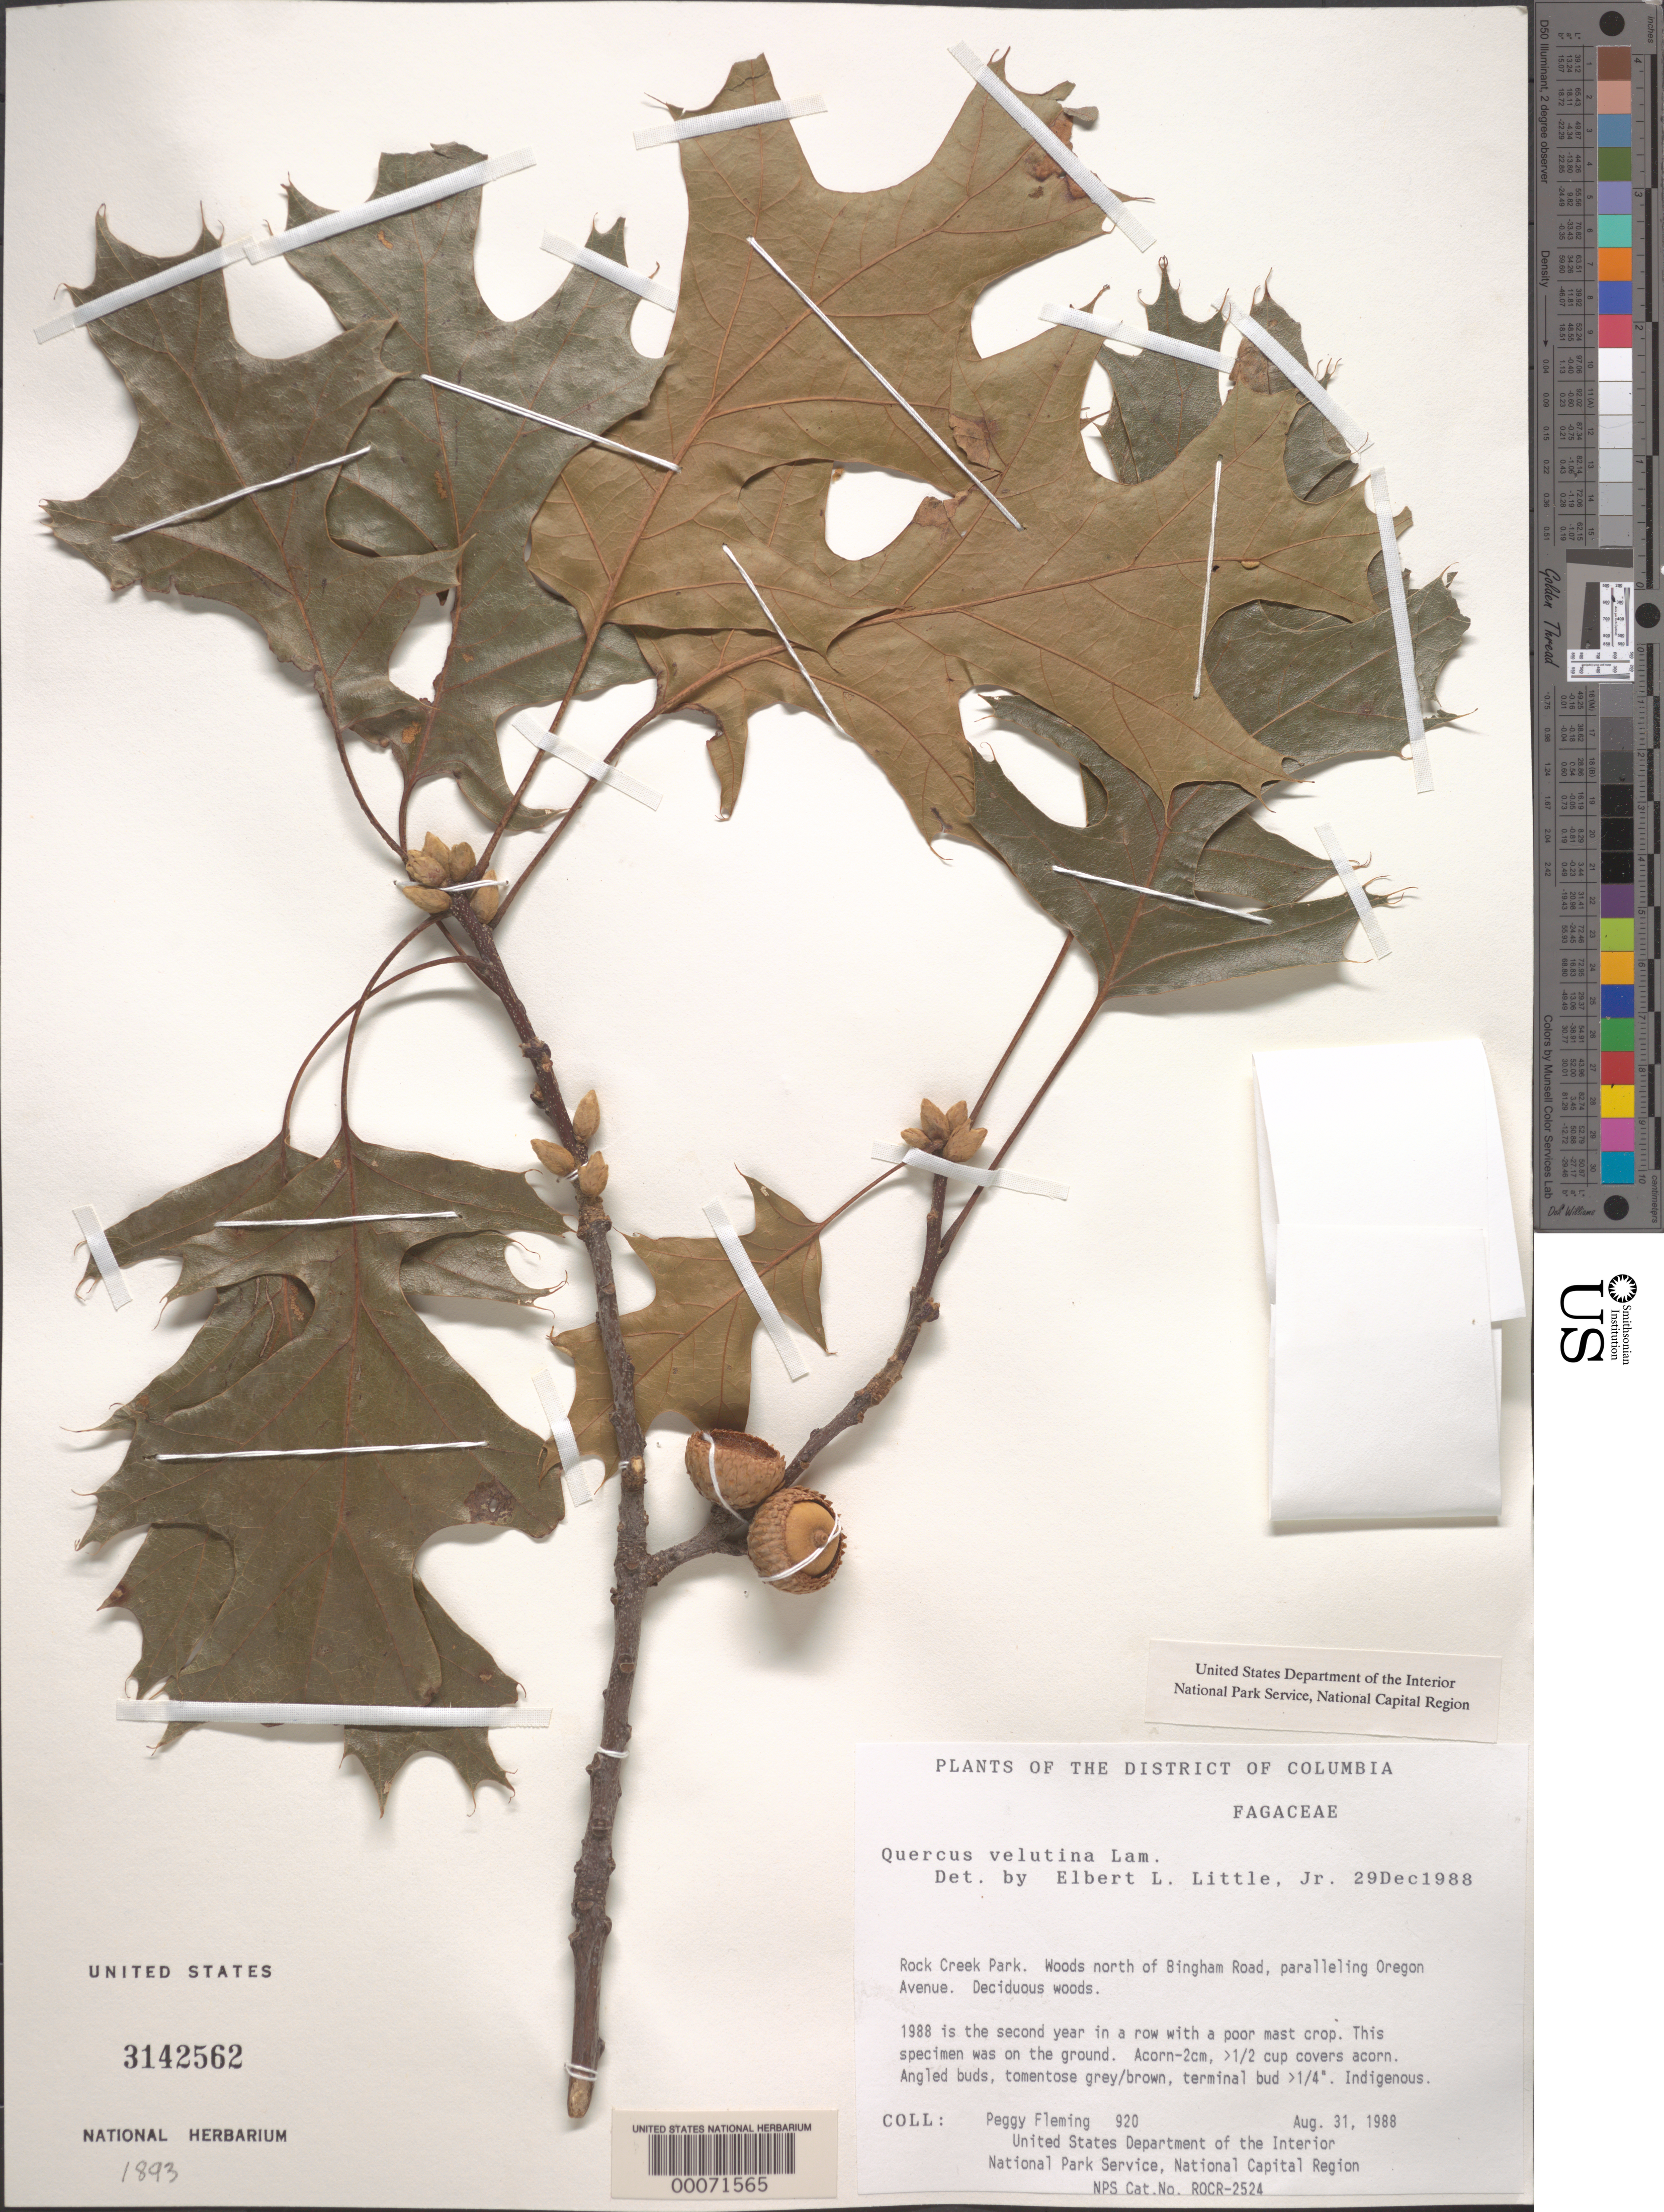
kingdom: Plantae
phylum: Tracheophyta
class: Magnoliopsida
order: Fagales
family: Fagaceae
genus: Quercus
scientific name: Quercus velutina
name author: Lam.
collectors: P. Fleming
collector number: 920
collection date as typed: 31 Aug 1988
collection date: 1988-08-31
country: United States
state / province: District of Columbia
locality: Rock Creek Park, N of Bingham Road Rock Creek Park and vicinity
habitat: Deciduous woods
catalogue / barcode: US 3142562